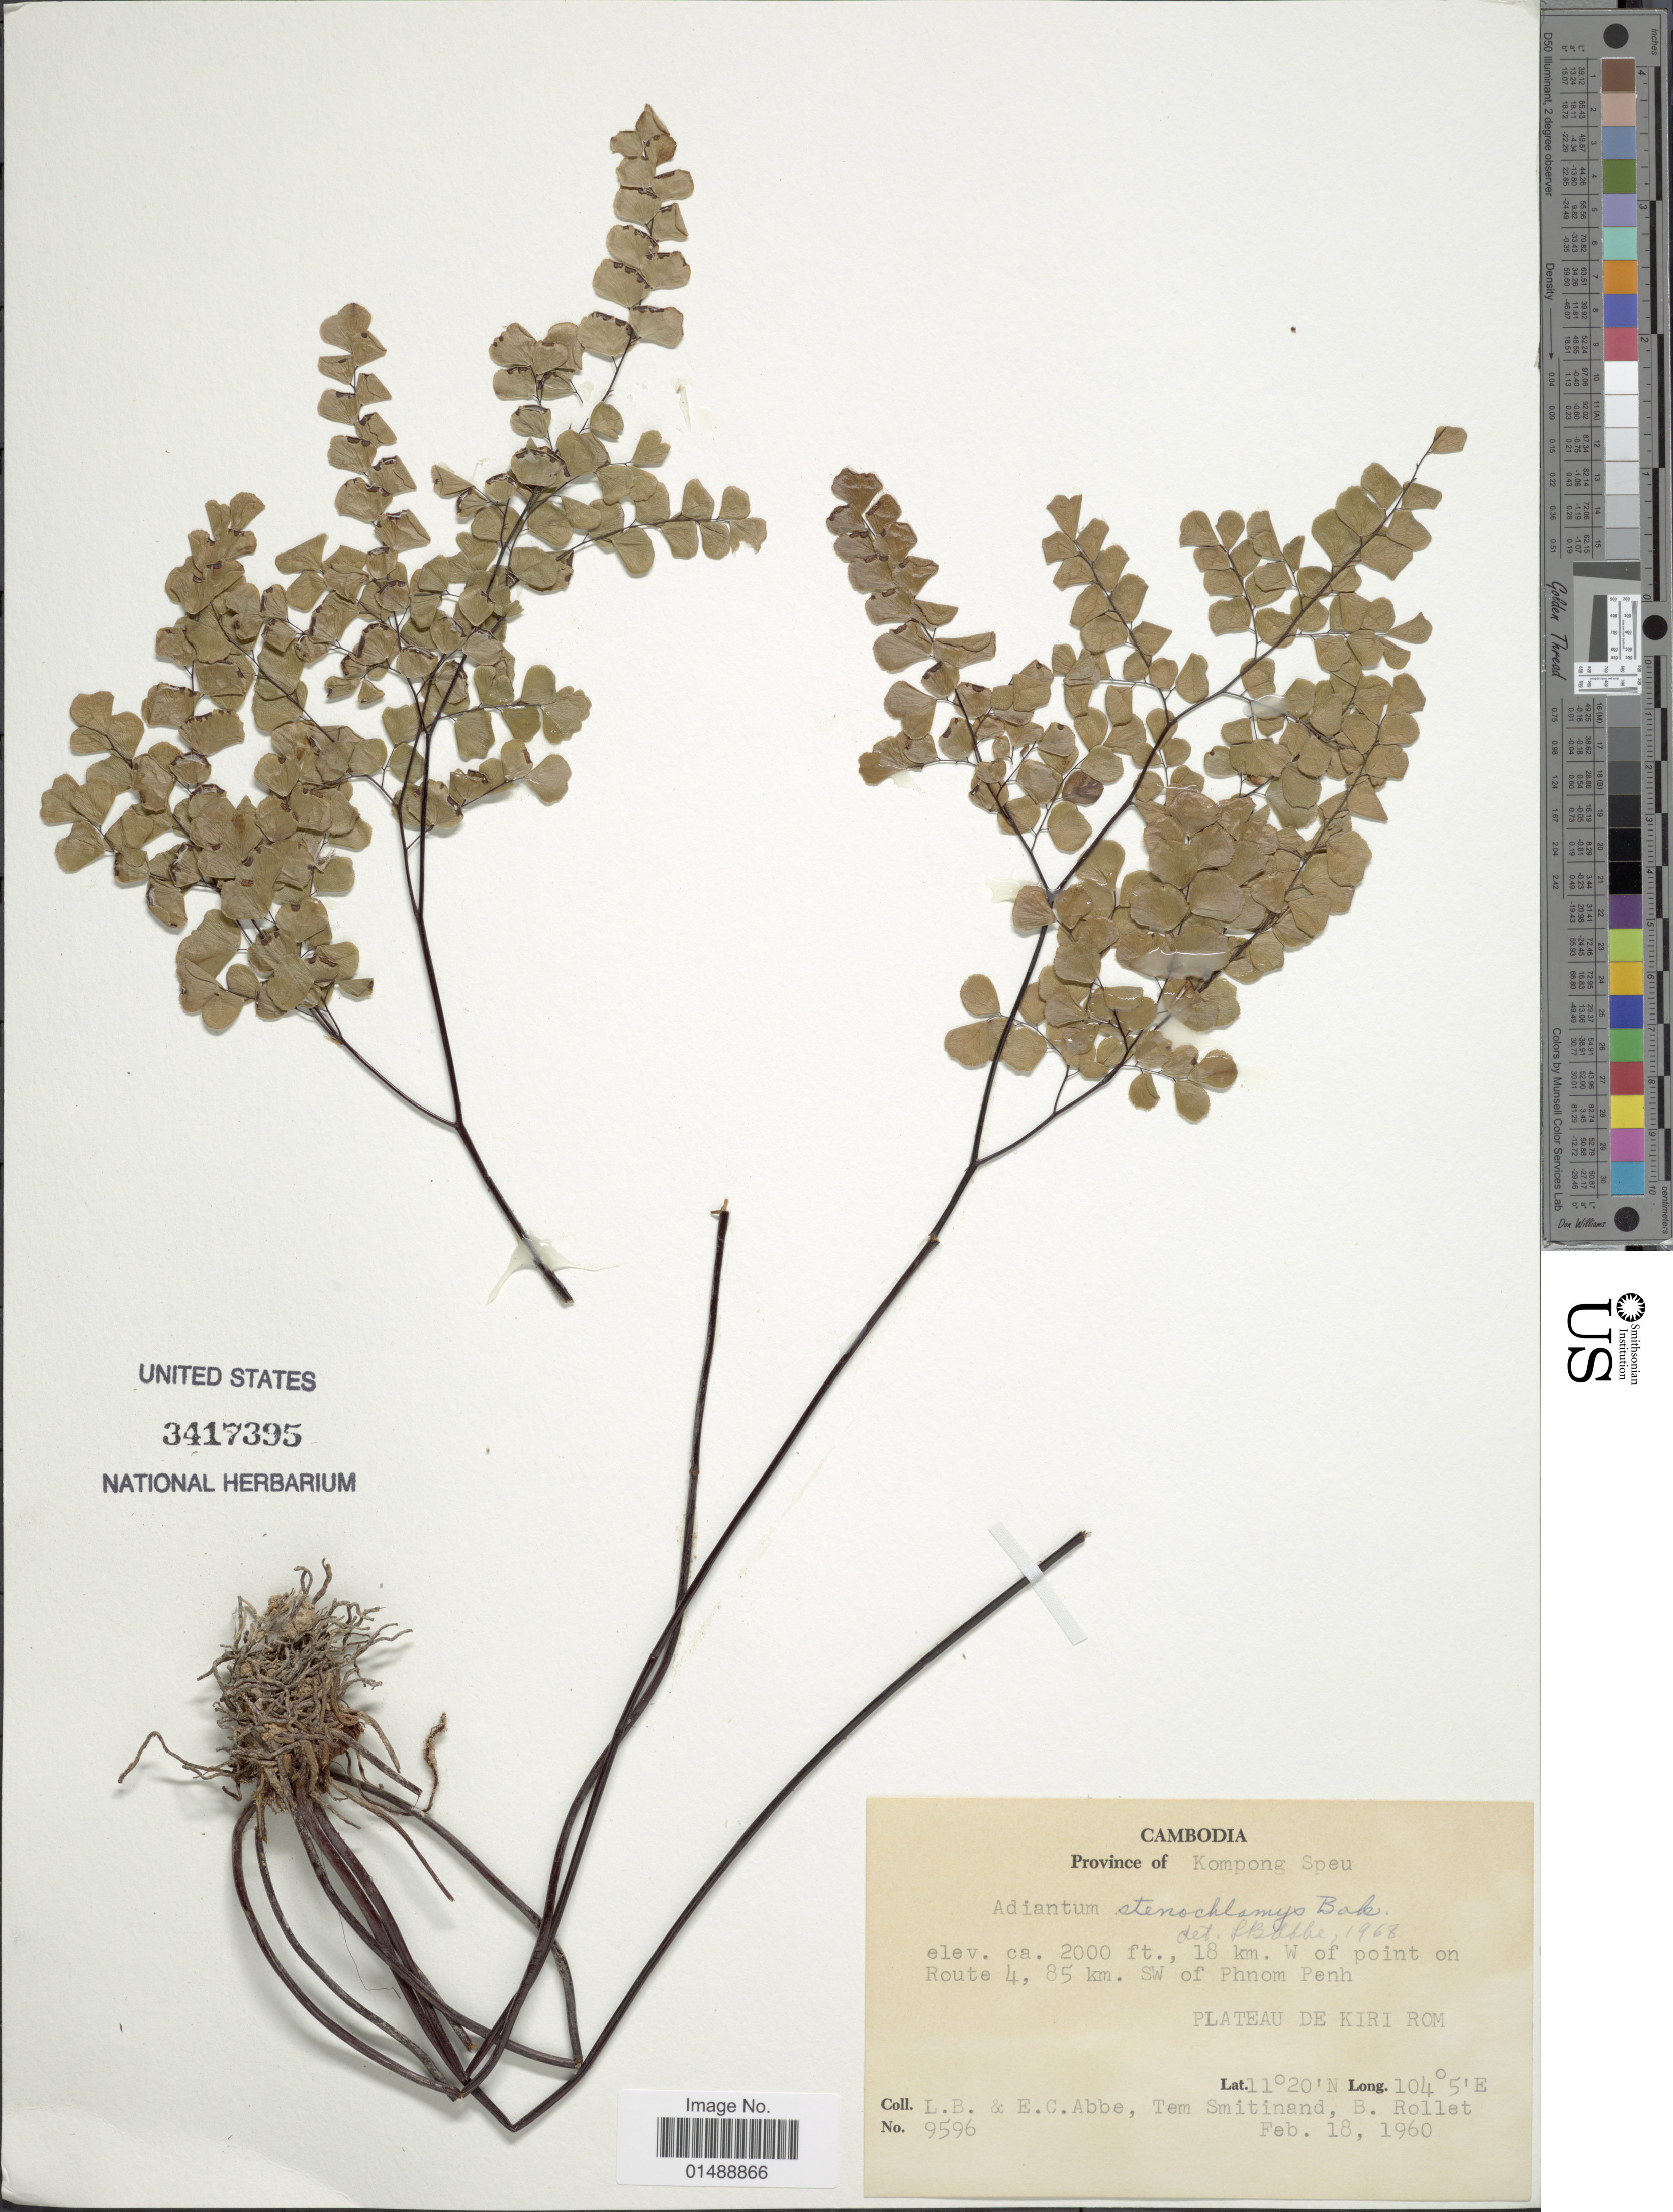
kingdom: Plantae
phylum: Tracheophyta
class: Polypodiopsida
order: Polypodiales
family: Pteridaceae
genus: Adiantum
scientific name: Adiantum stenochlamys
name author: Baker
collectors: L. B. Abbe & E. C. Abbe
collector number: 9596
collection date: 1960-02-18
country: Cambodia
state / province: Kampong Speu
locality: Province of Kompong Speu, 18 km. w of point on Route 4, 85 km. SW of Phnom Penh, Plateau de Kiri Rom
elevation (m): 610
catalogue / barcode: US 3417395